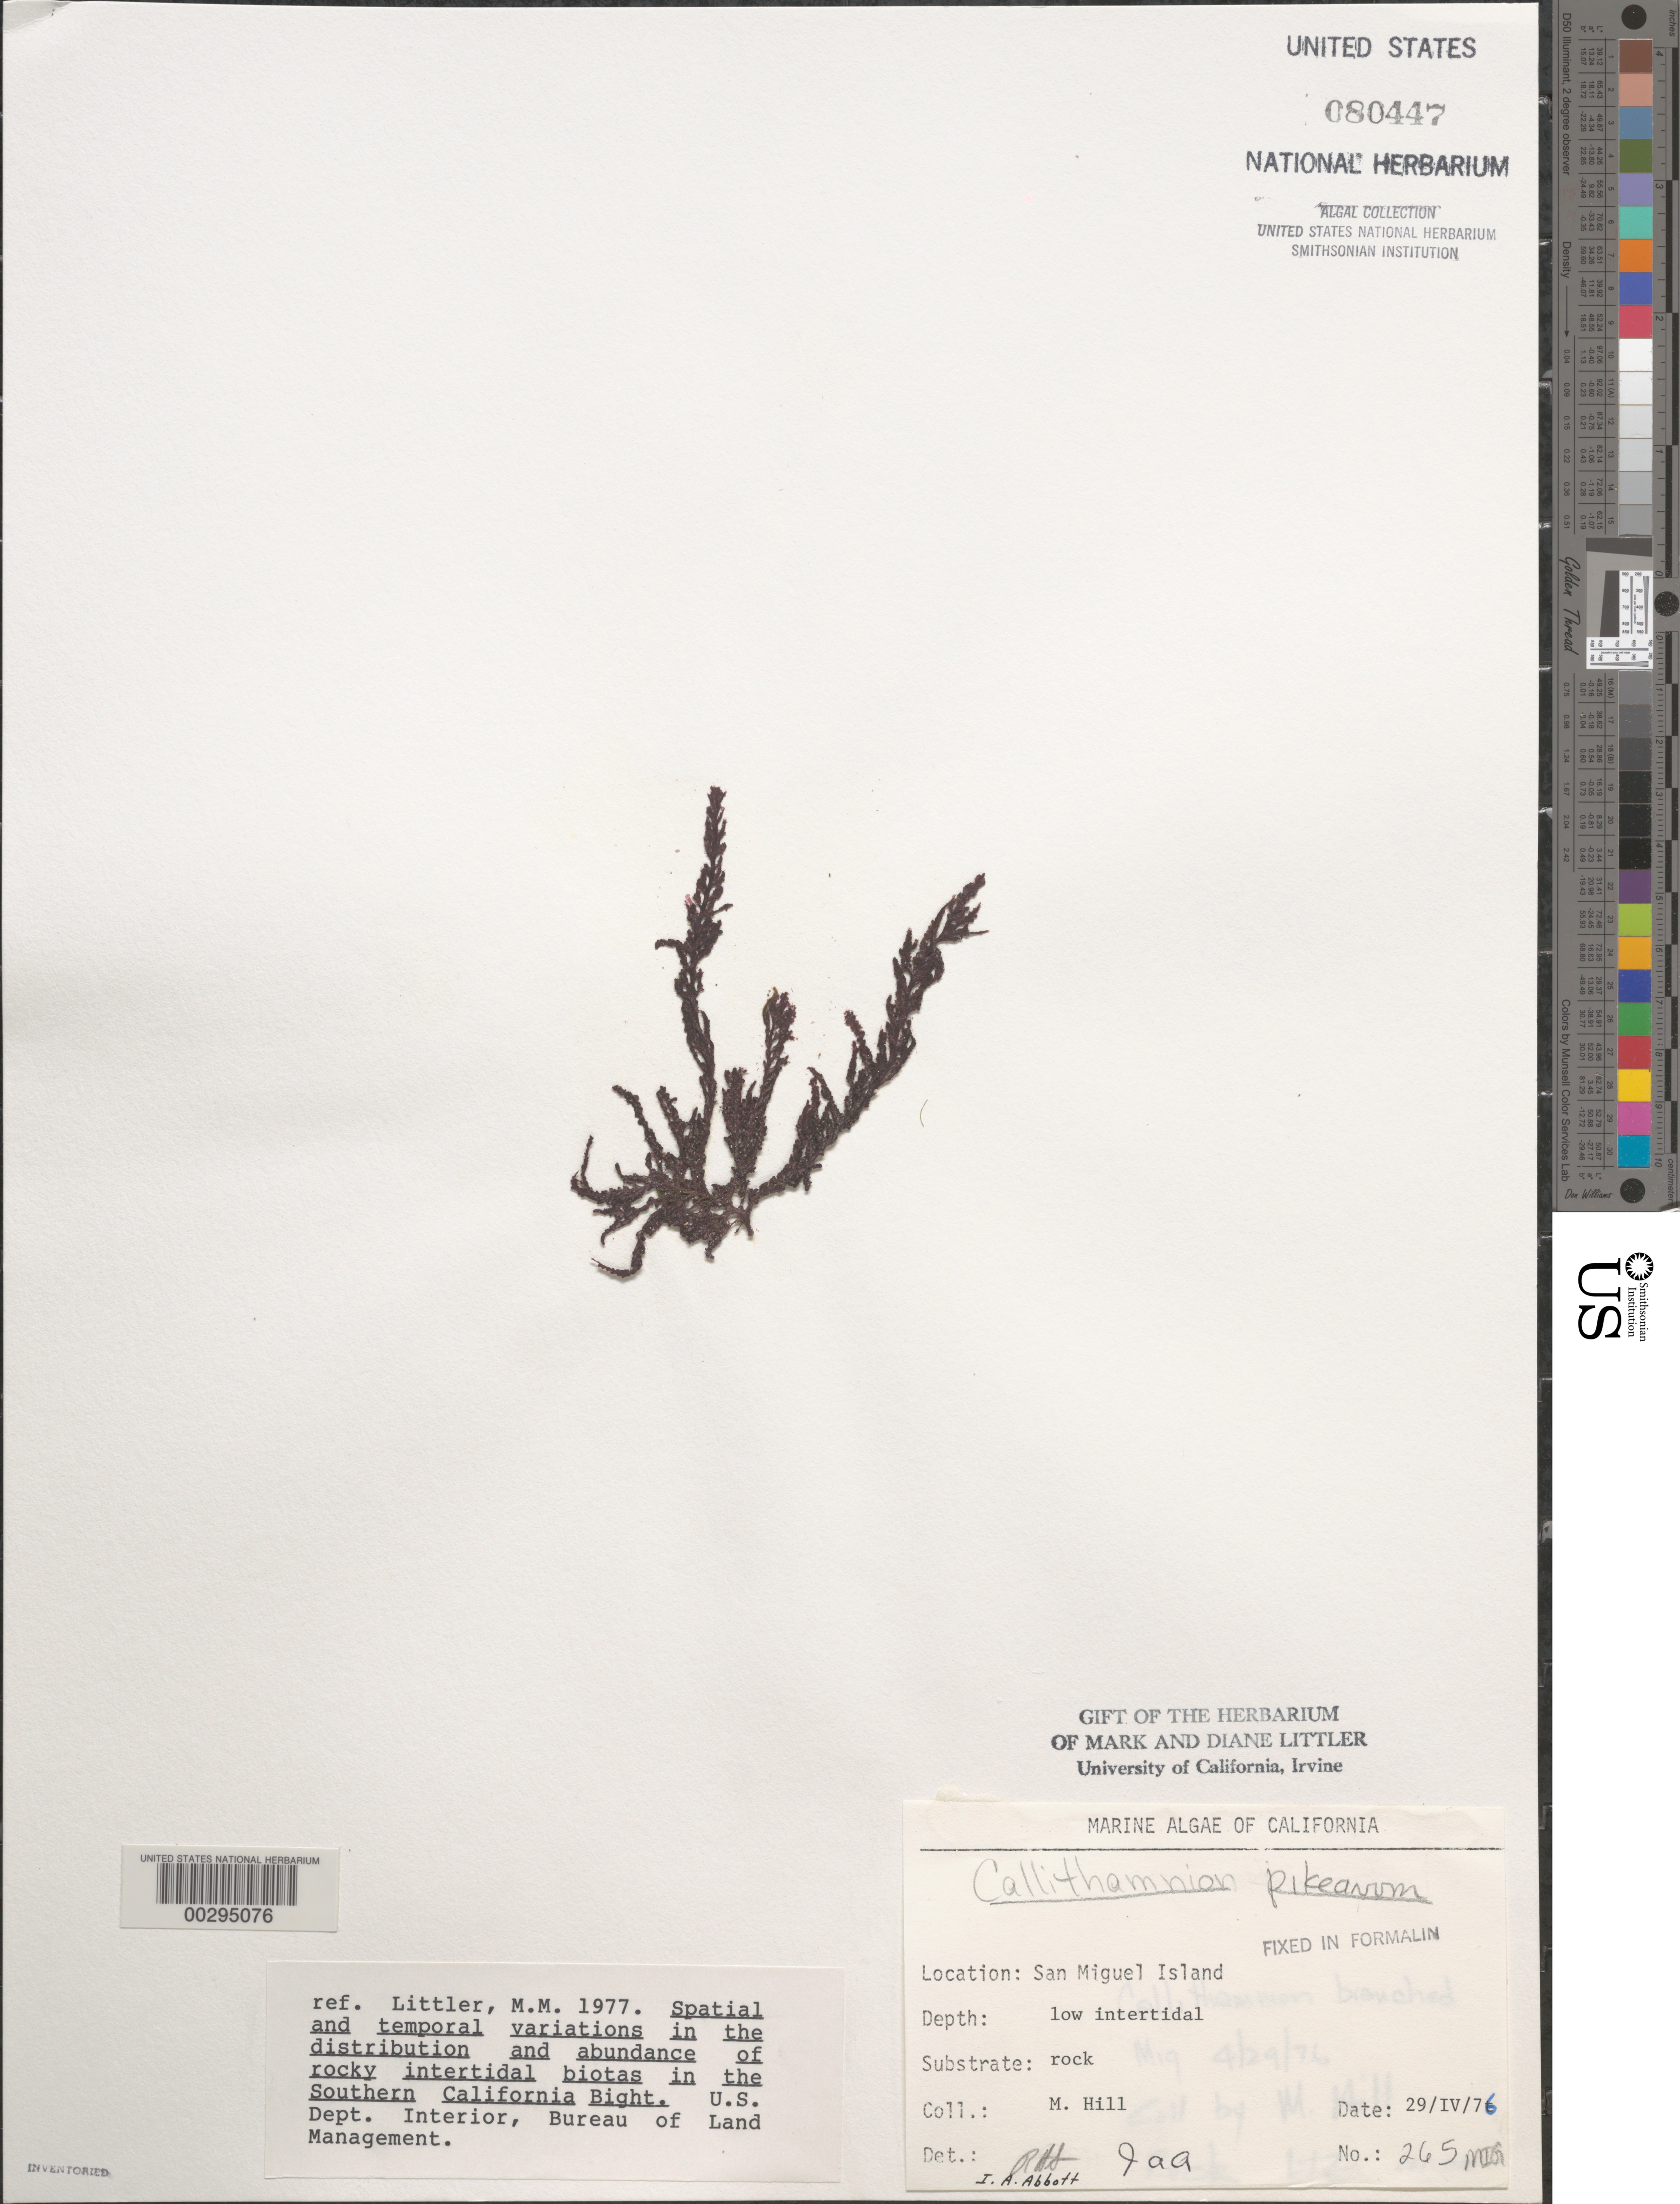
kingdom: Plantae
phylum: Rhodophyta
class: Florideophyceae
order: Ceramiales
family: Callithamniaceae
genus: Callithamnion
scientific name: Callithamnion pikeanum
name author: Harv.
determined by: Abbott, Isabella A.; Sims, Robert H.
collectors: M. Hill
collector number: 265-mig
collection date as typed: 29 Apr 1976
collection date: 1976-04-29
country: United States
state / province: California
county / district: Santa Barbara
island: San Miguel Island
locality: Cuyler Harbor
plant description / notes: BLM-SOCALBIGHT Rocky Intertidal Survey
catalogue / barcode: US 80447